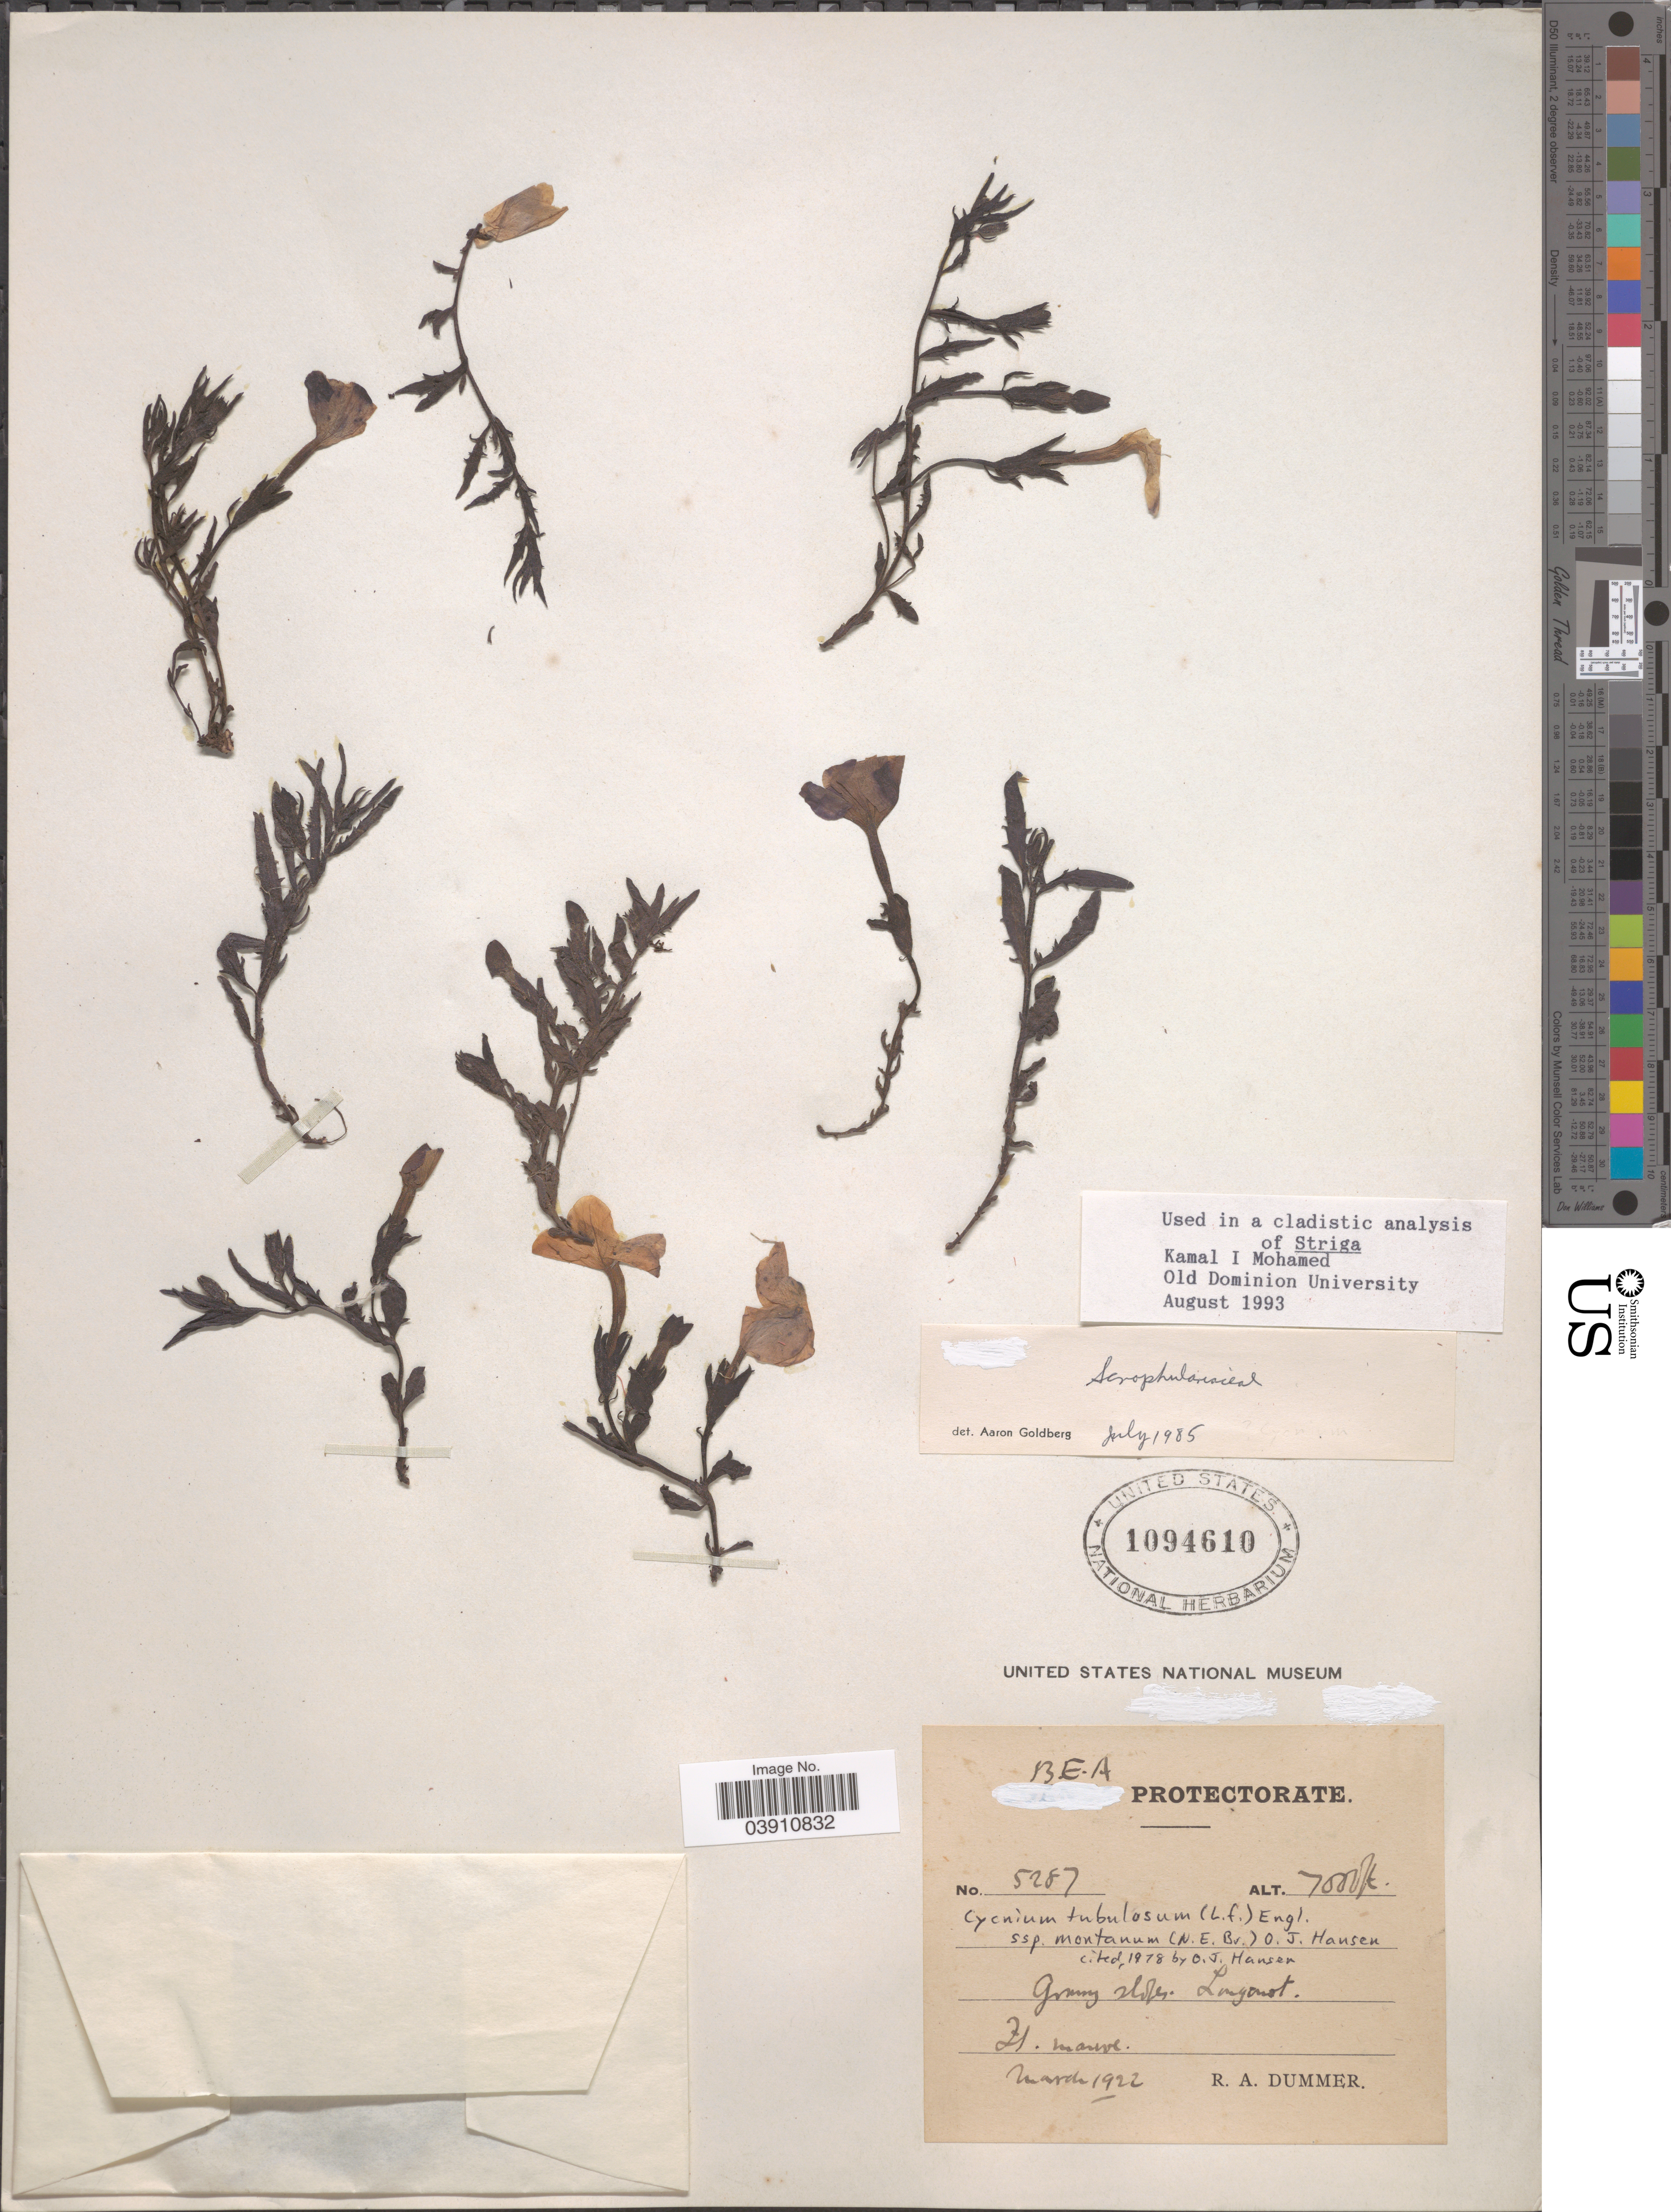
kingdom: Plantae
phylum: Tracheophyta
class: Magnoliopsida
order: Lamiales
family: Orobanchaceae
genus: Cycnium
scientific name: Cycnium tubulosum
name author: (L. f.) Engl.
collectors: R. Dümmer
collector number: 5287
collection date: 1922-03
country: Kenya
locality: B.E.A. Protectorate. Grassy slopes. Longonot.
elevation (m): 2134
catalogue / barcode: US 1094610